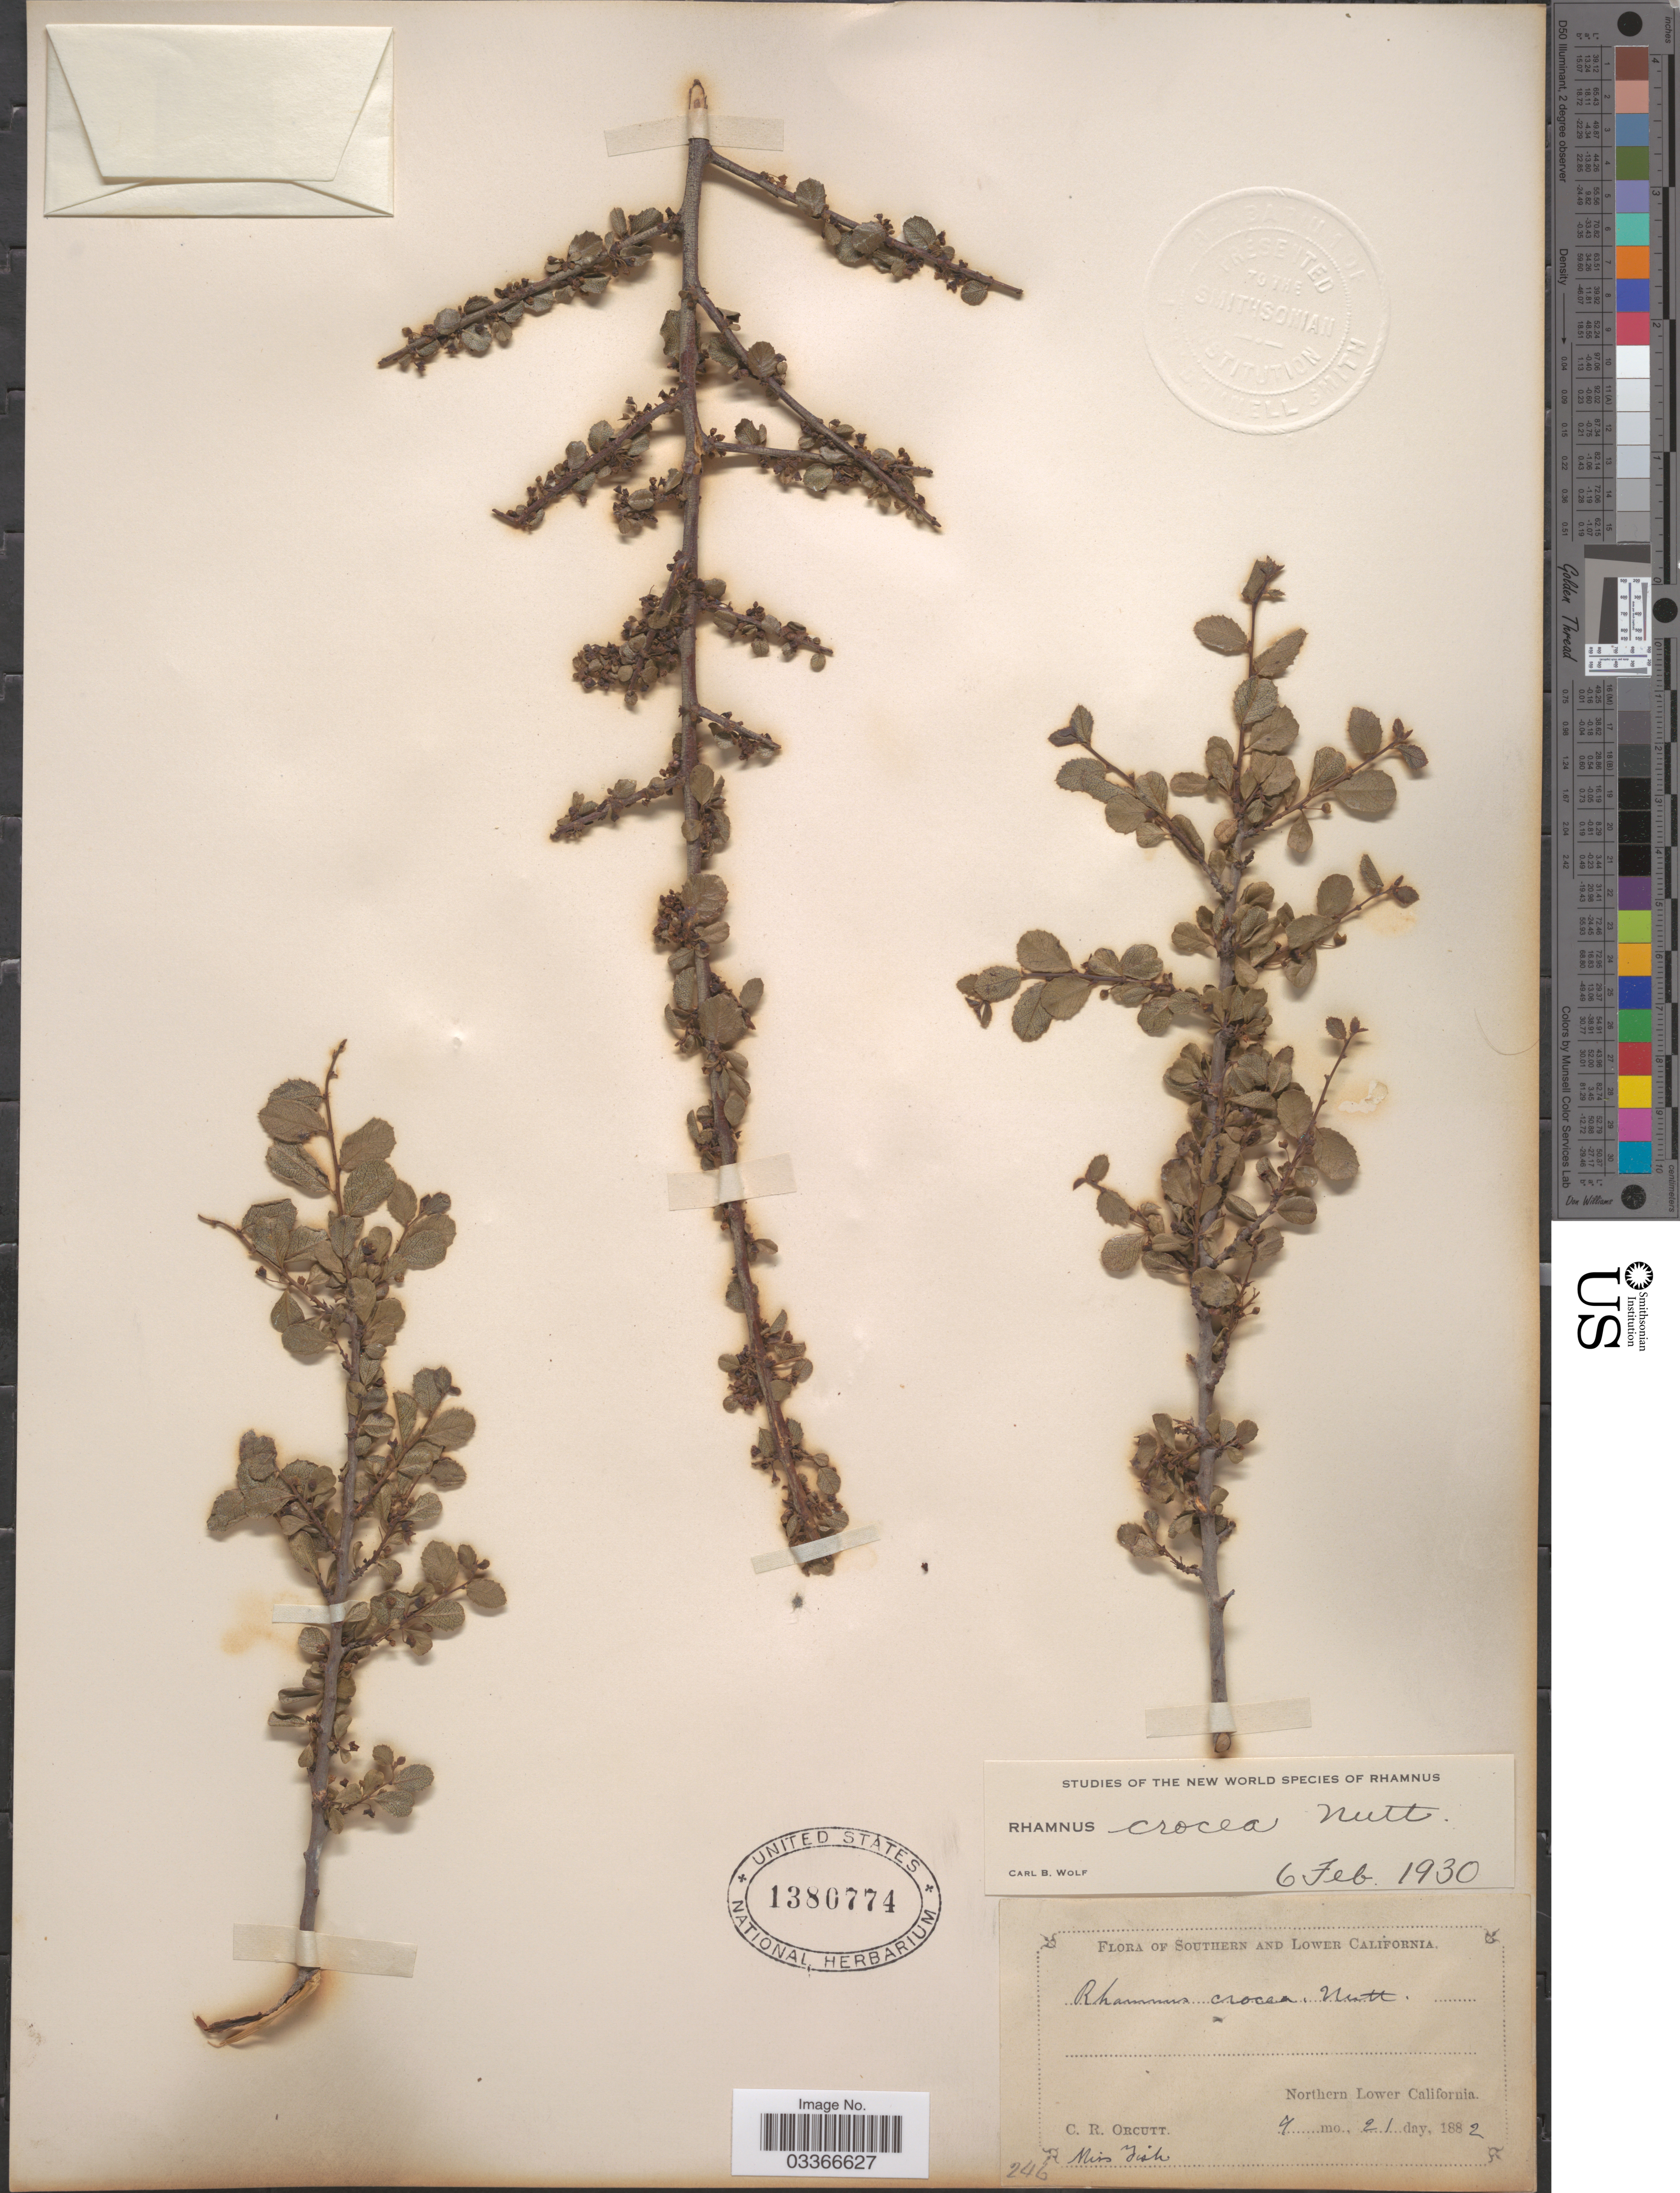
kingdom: Plantae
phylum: Tracheophyta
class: Magnoliopsida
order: Rosales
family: Rhamnaceae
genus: Rhamnus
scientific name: Rhamnus crocea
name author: Nutt.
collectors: Fish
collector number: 246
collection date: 1882-04-21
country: Mexico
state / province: Baja California Norte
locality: Northern Lower California.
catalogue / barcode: US 1380774